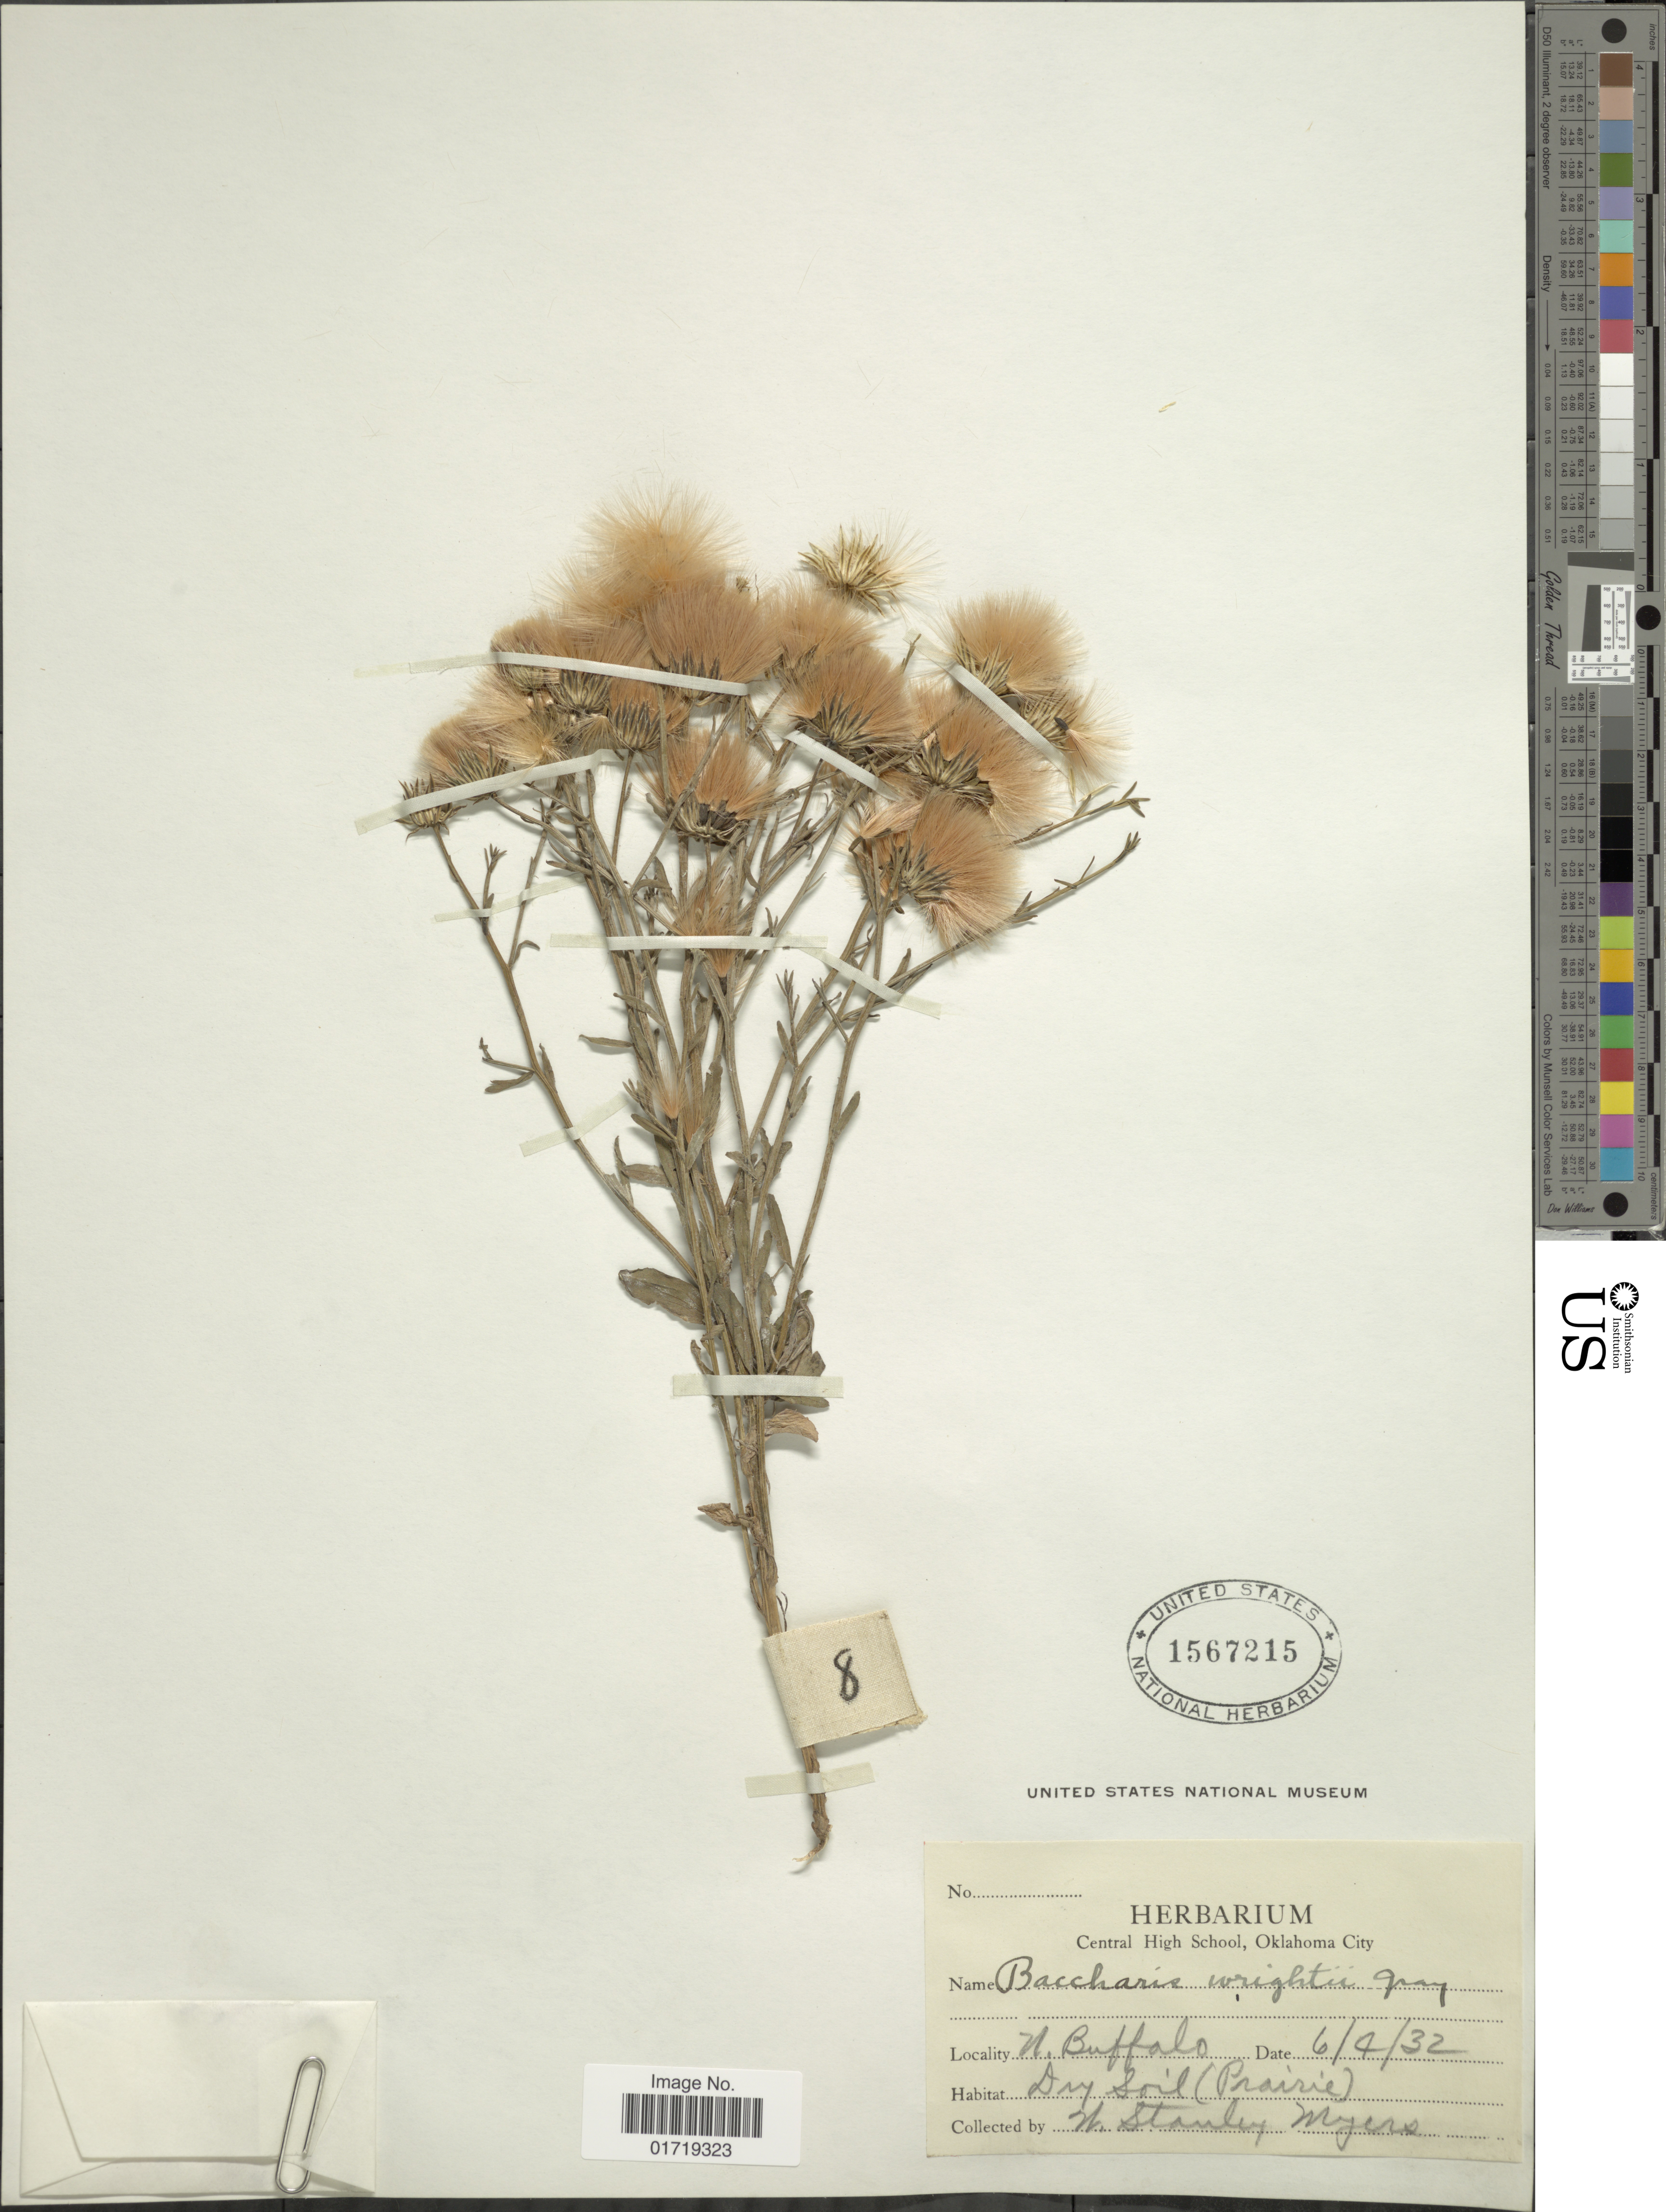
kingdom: Plantae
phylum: Tracheophyta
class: Magnoliopsida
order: Asterales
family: Asteraceae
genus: Baccharis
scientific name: Baccharis wrightii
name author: A. Gray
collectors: W. Myers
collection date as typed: Transcribed d/m/y: 4/6/32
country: United States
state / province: Oklahoma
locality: Oklahoma City, W. Buffalo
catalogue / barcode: US 1567215